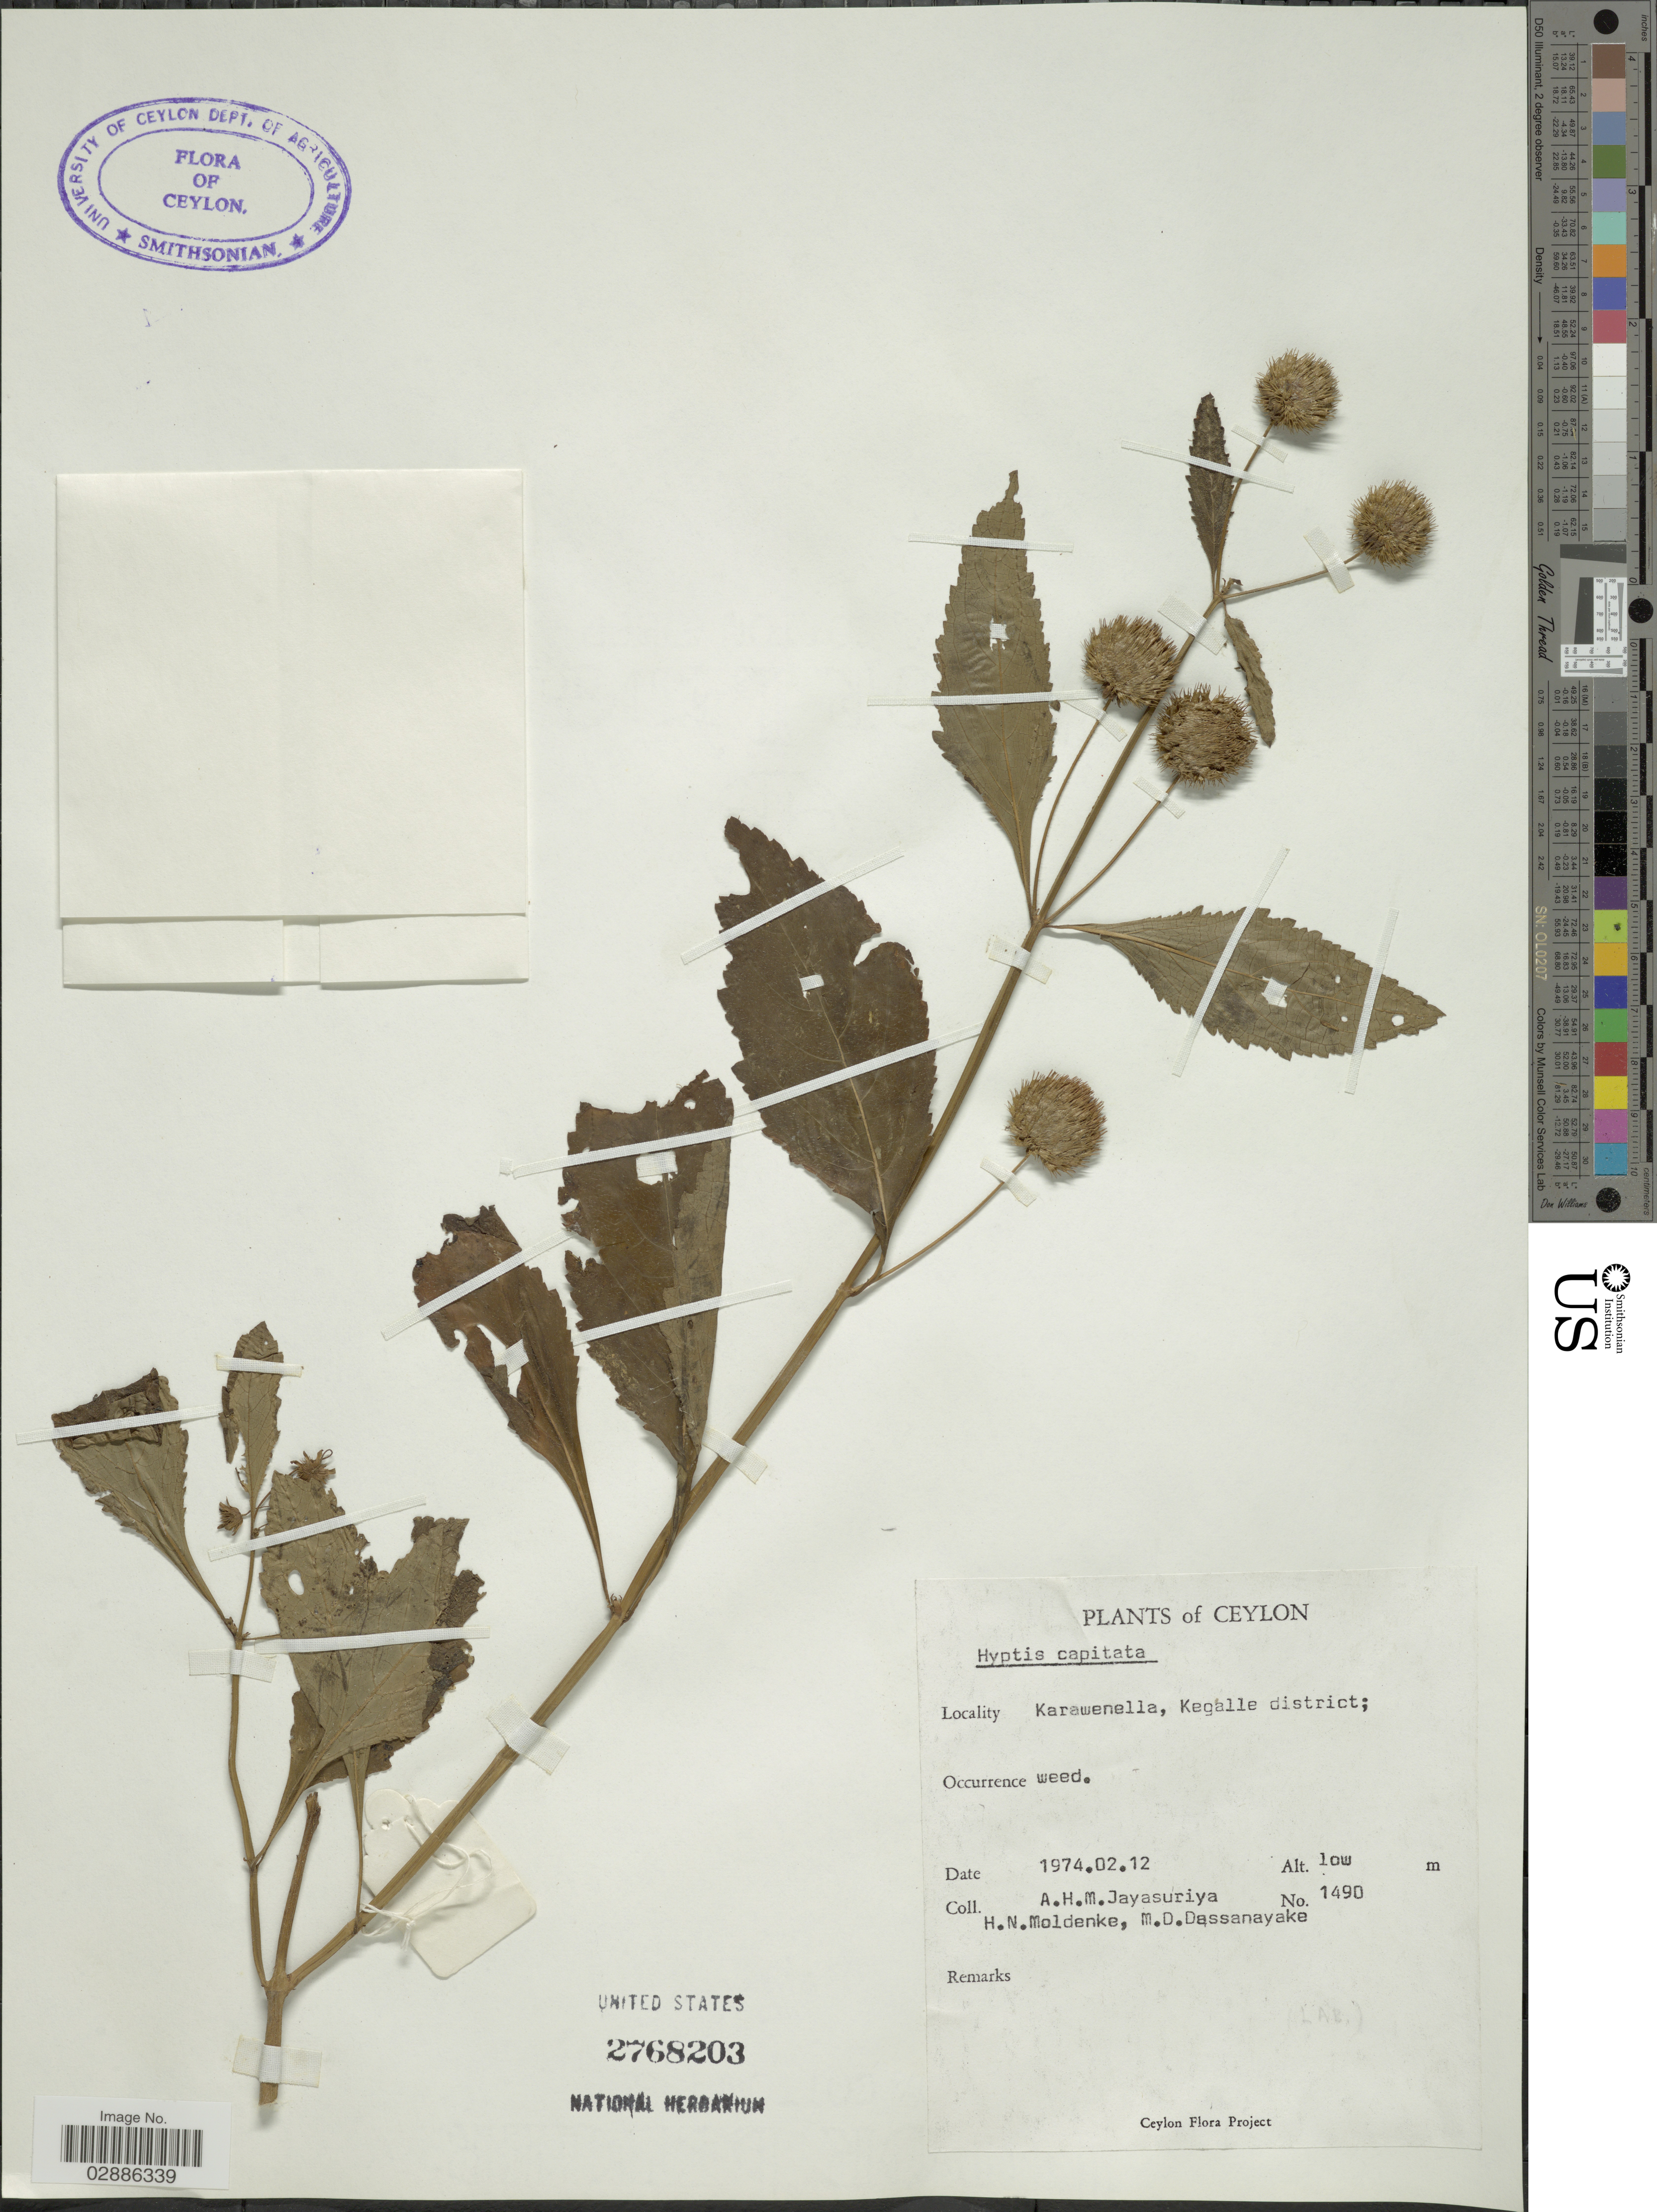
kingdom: Plantae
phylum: Tracheophyta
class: Magnoliopsida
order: Lamiales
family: Lamiaceae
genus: Hyptis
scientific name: Hyptis rhomboidea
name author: M. Martens & Galeotti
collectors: A. Jayasuriya, H. N. Moldenke & M. D. Dassanayake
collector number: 1490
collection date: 1974-02-12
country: Sri Lanka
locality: Ceylon, Karawenella, Kegalle district.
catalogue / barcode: US 2768203